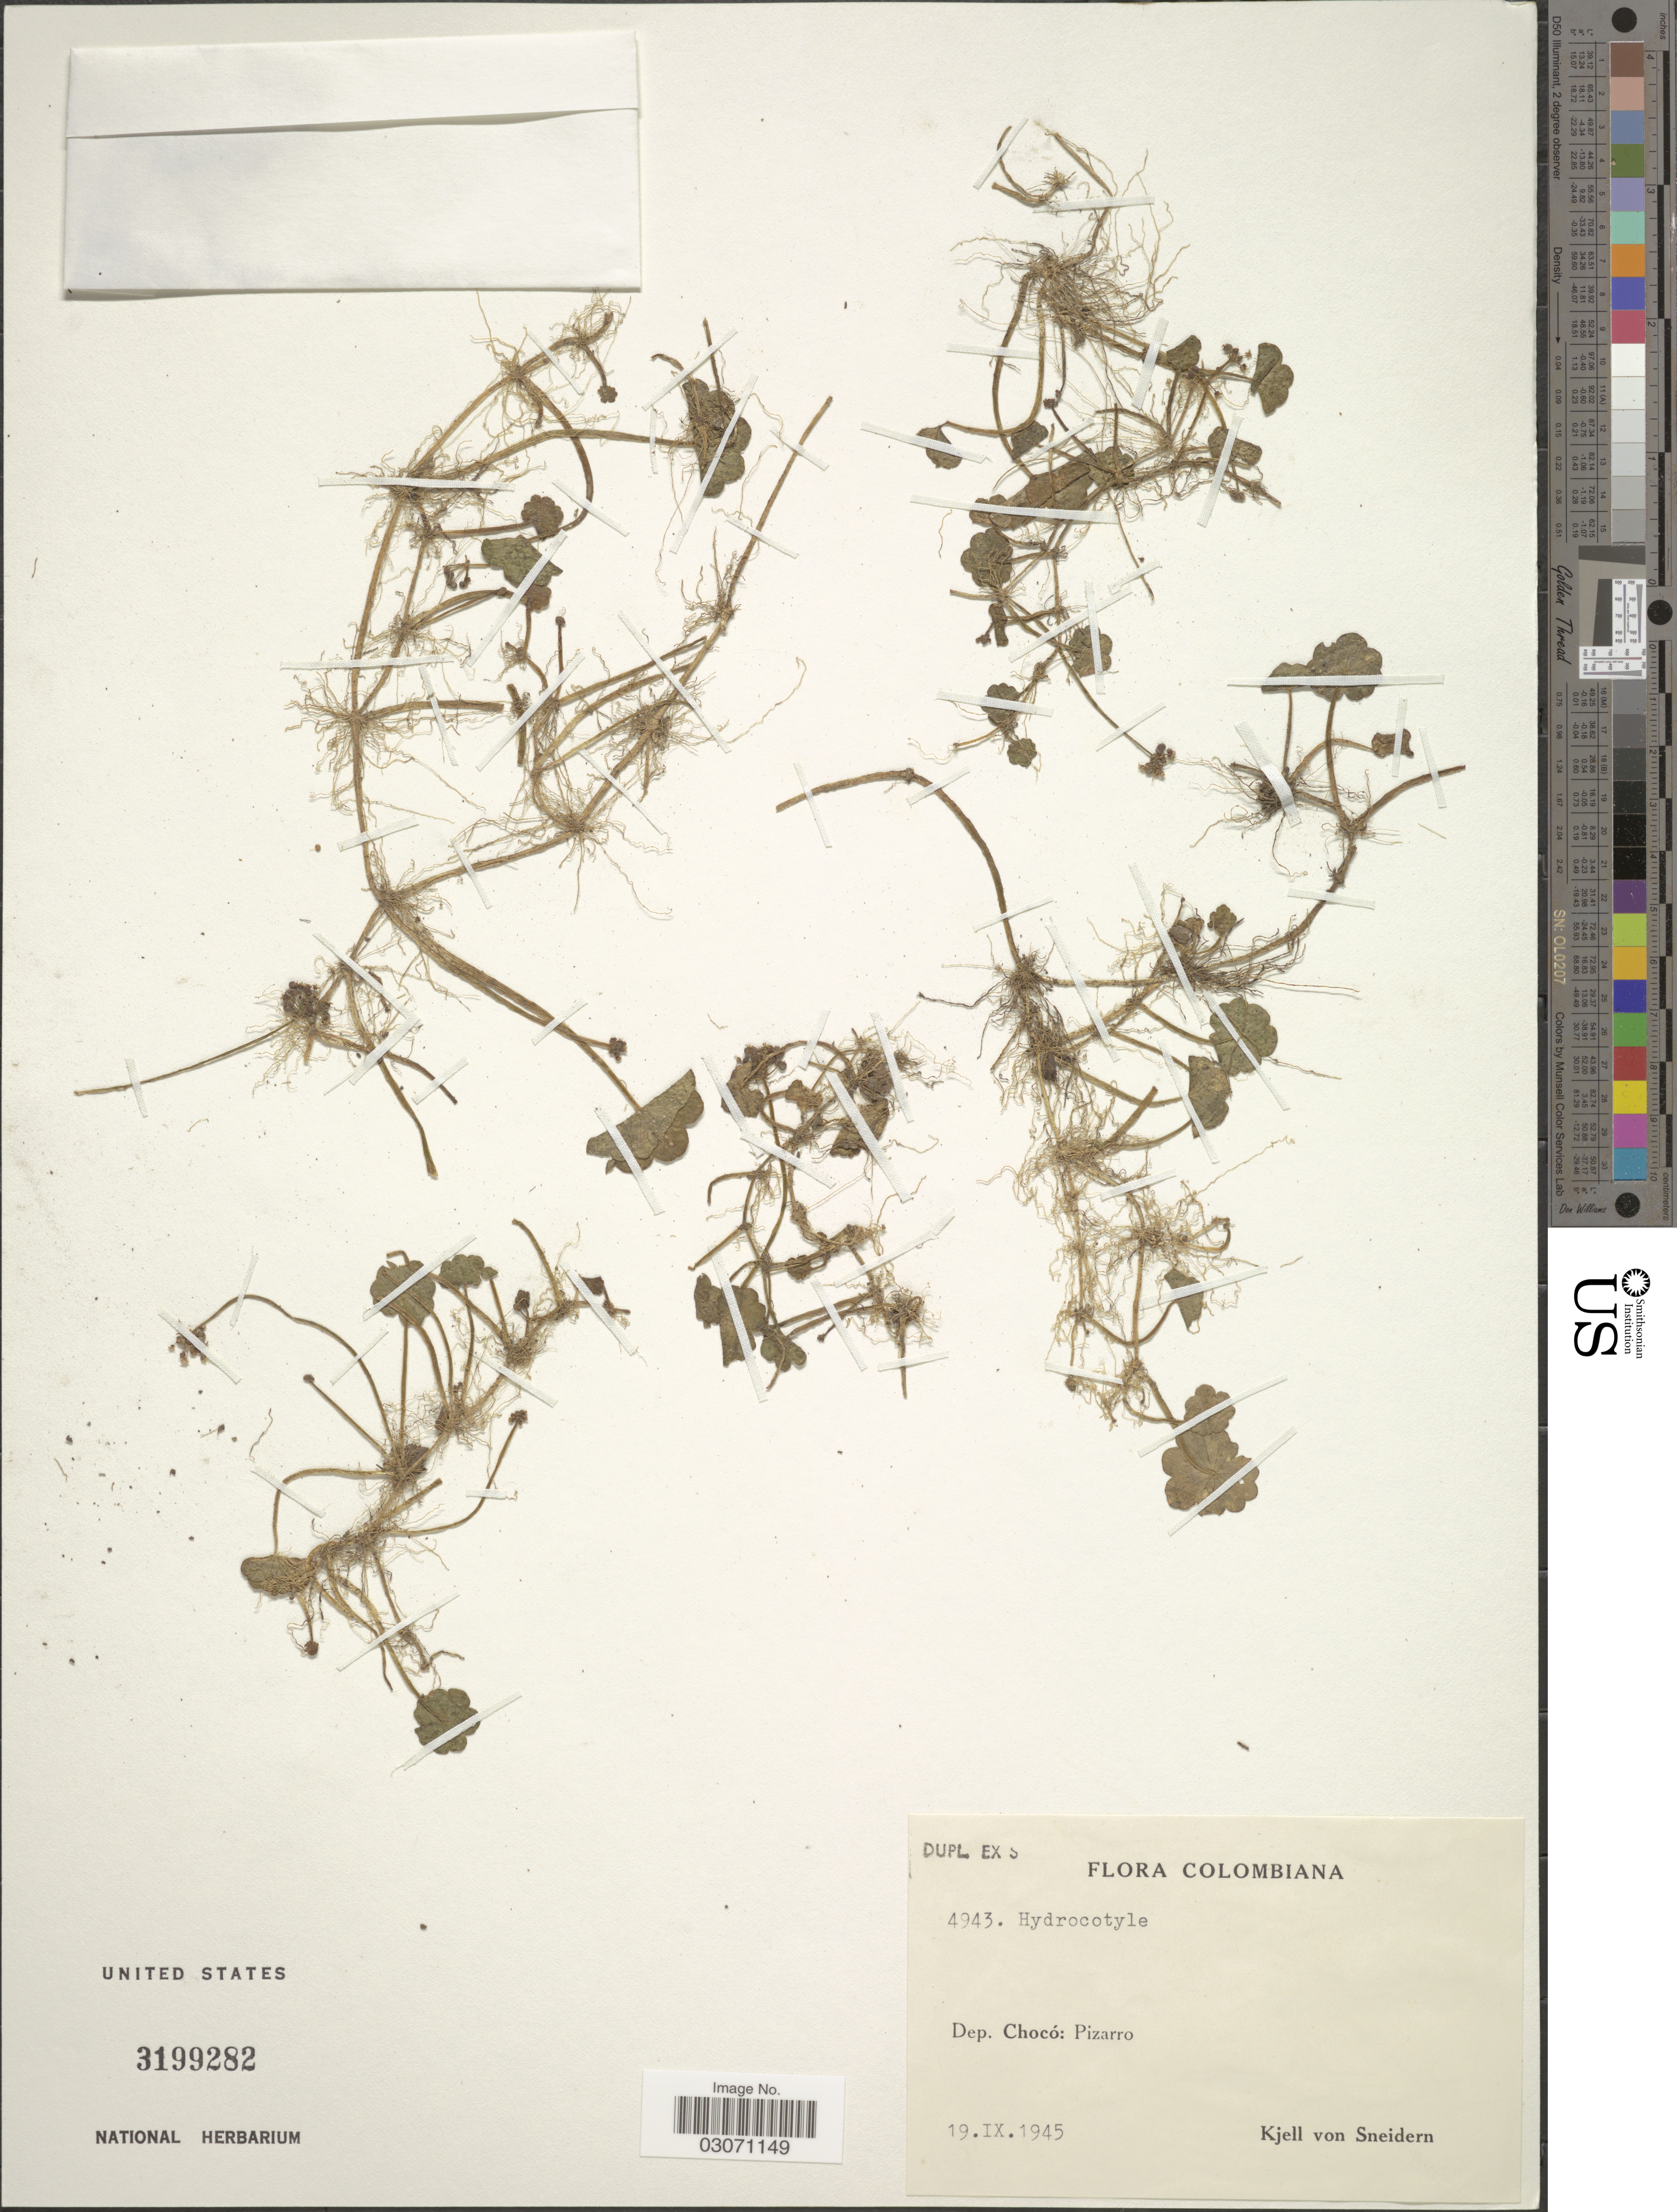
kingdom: Plantae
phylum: Tracheophyta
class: Magnoliopsida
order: Apiales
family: Araliaceae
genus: Hydrocotyle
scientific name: Hydrocotyle verticillata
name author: Thunb.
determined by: Mendoza, M.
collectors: K. von Sneidern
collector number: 4943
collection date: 1945-09-19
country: Colombia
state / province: Chocó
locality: Dep. Chocó: Pizarro.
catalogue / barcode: US 3199282